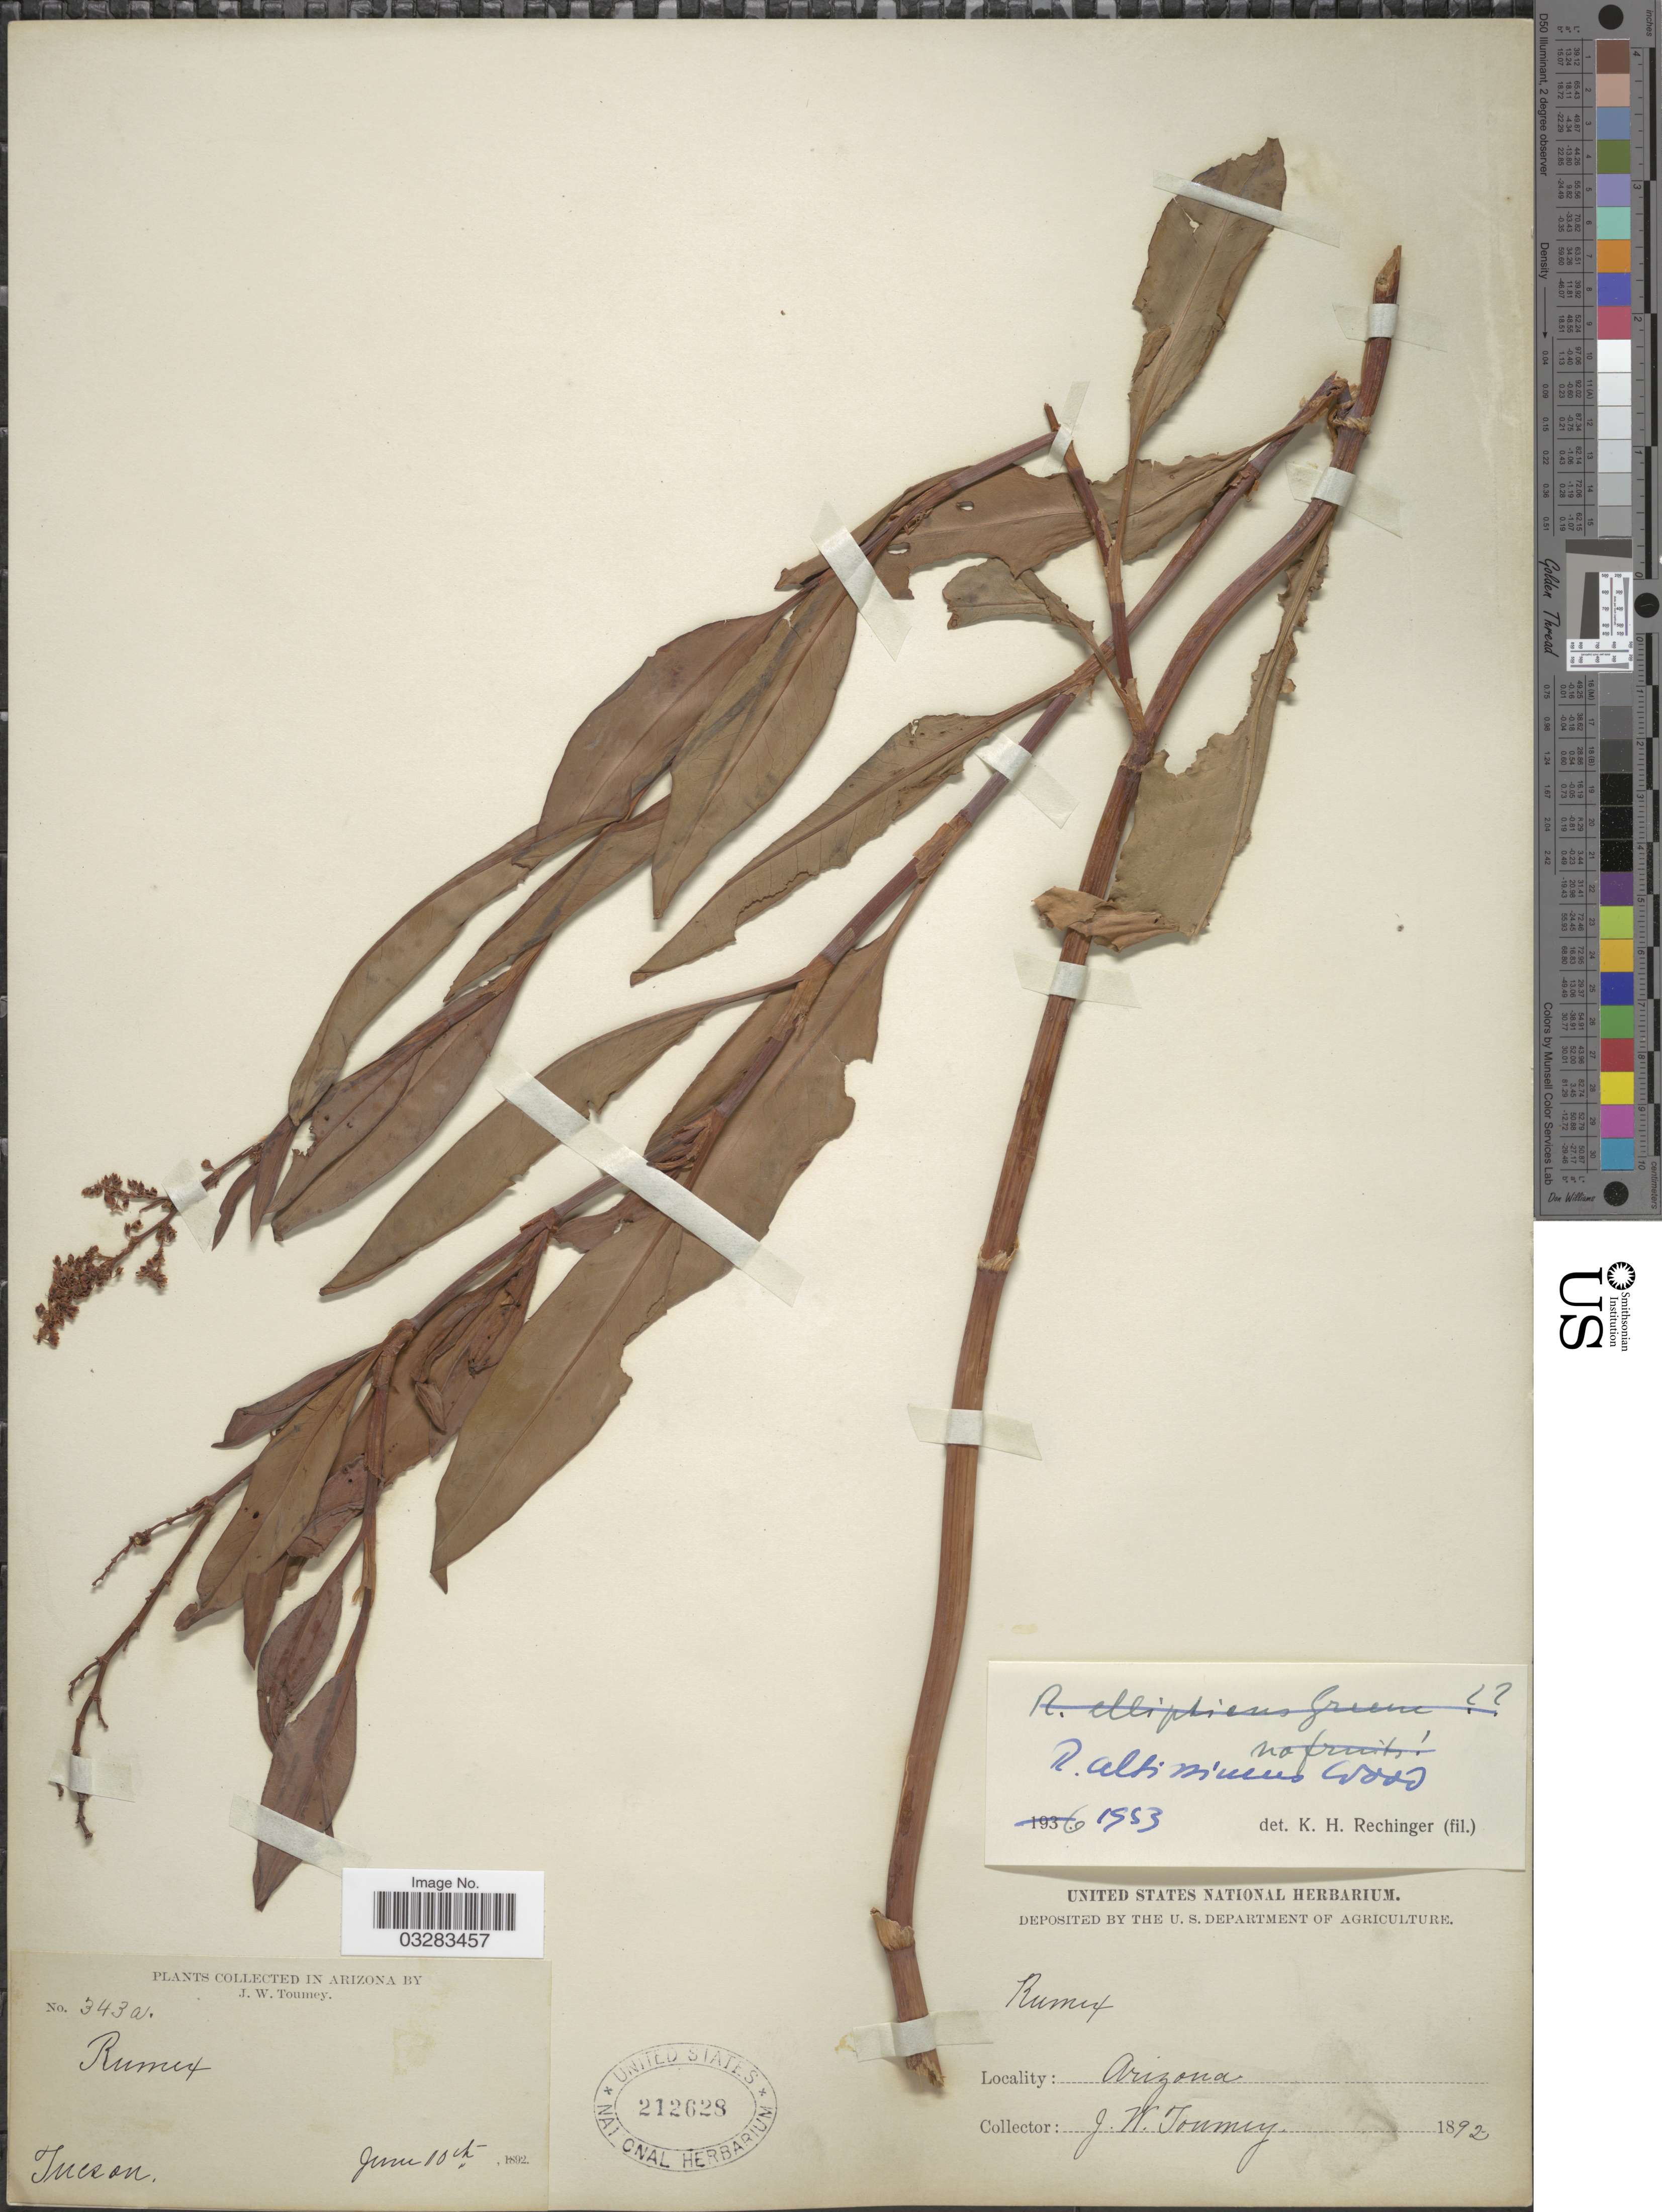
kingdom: Plantae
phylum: Tracheophyta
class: Magnoliopsida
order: Caryophyllales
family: Polygonaceae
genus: Rumex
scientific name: Rumex altissimus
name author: Alph. Wood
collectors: J. W. Toumey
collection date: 1892-06-10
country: United States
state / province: Arizona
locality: Tucson.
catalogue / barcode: US 212628